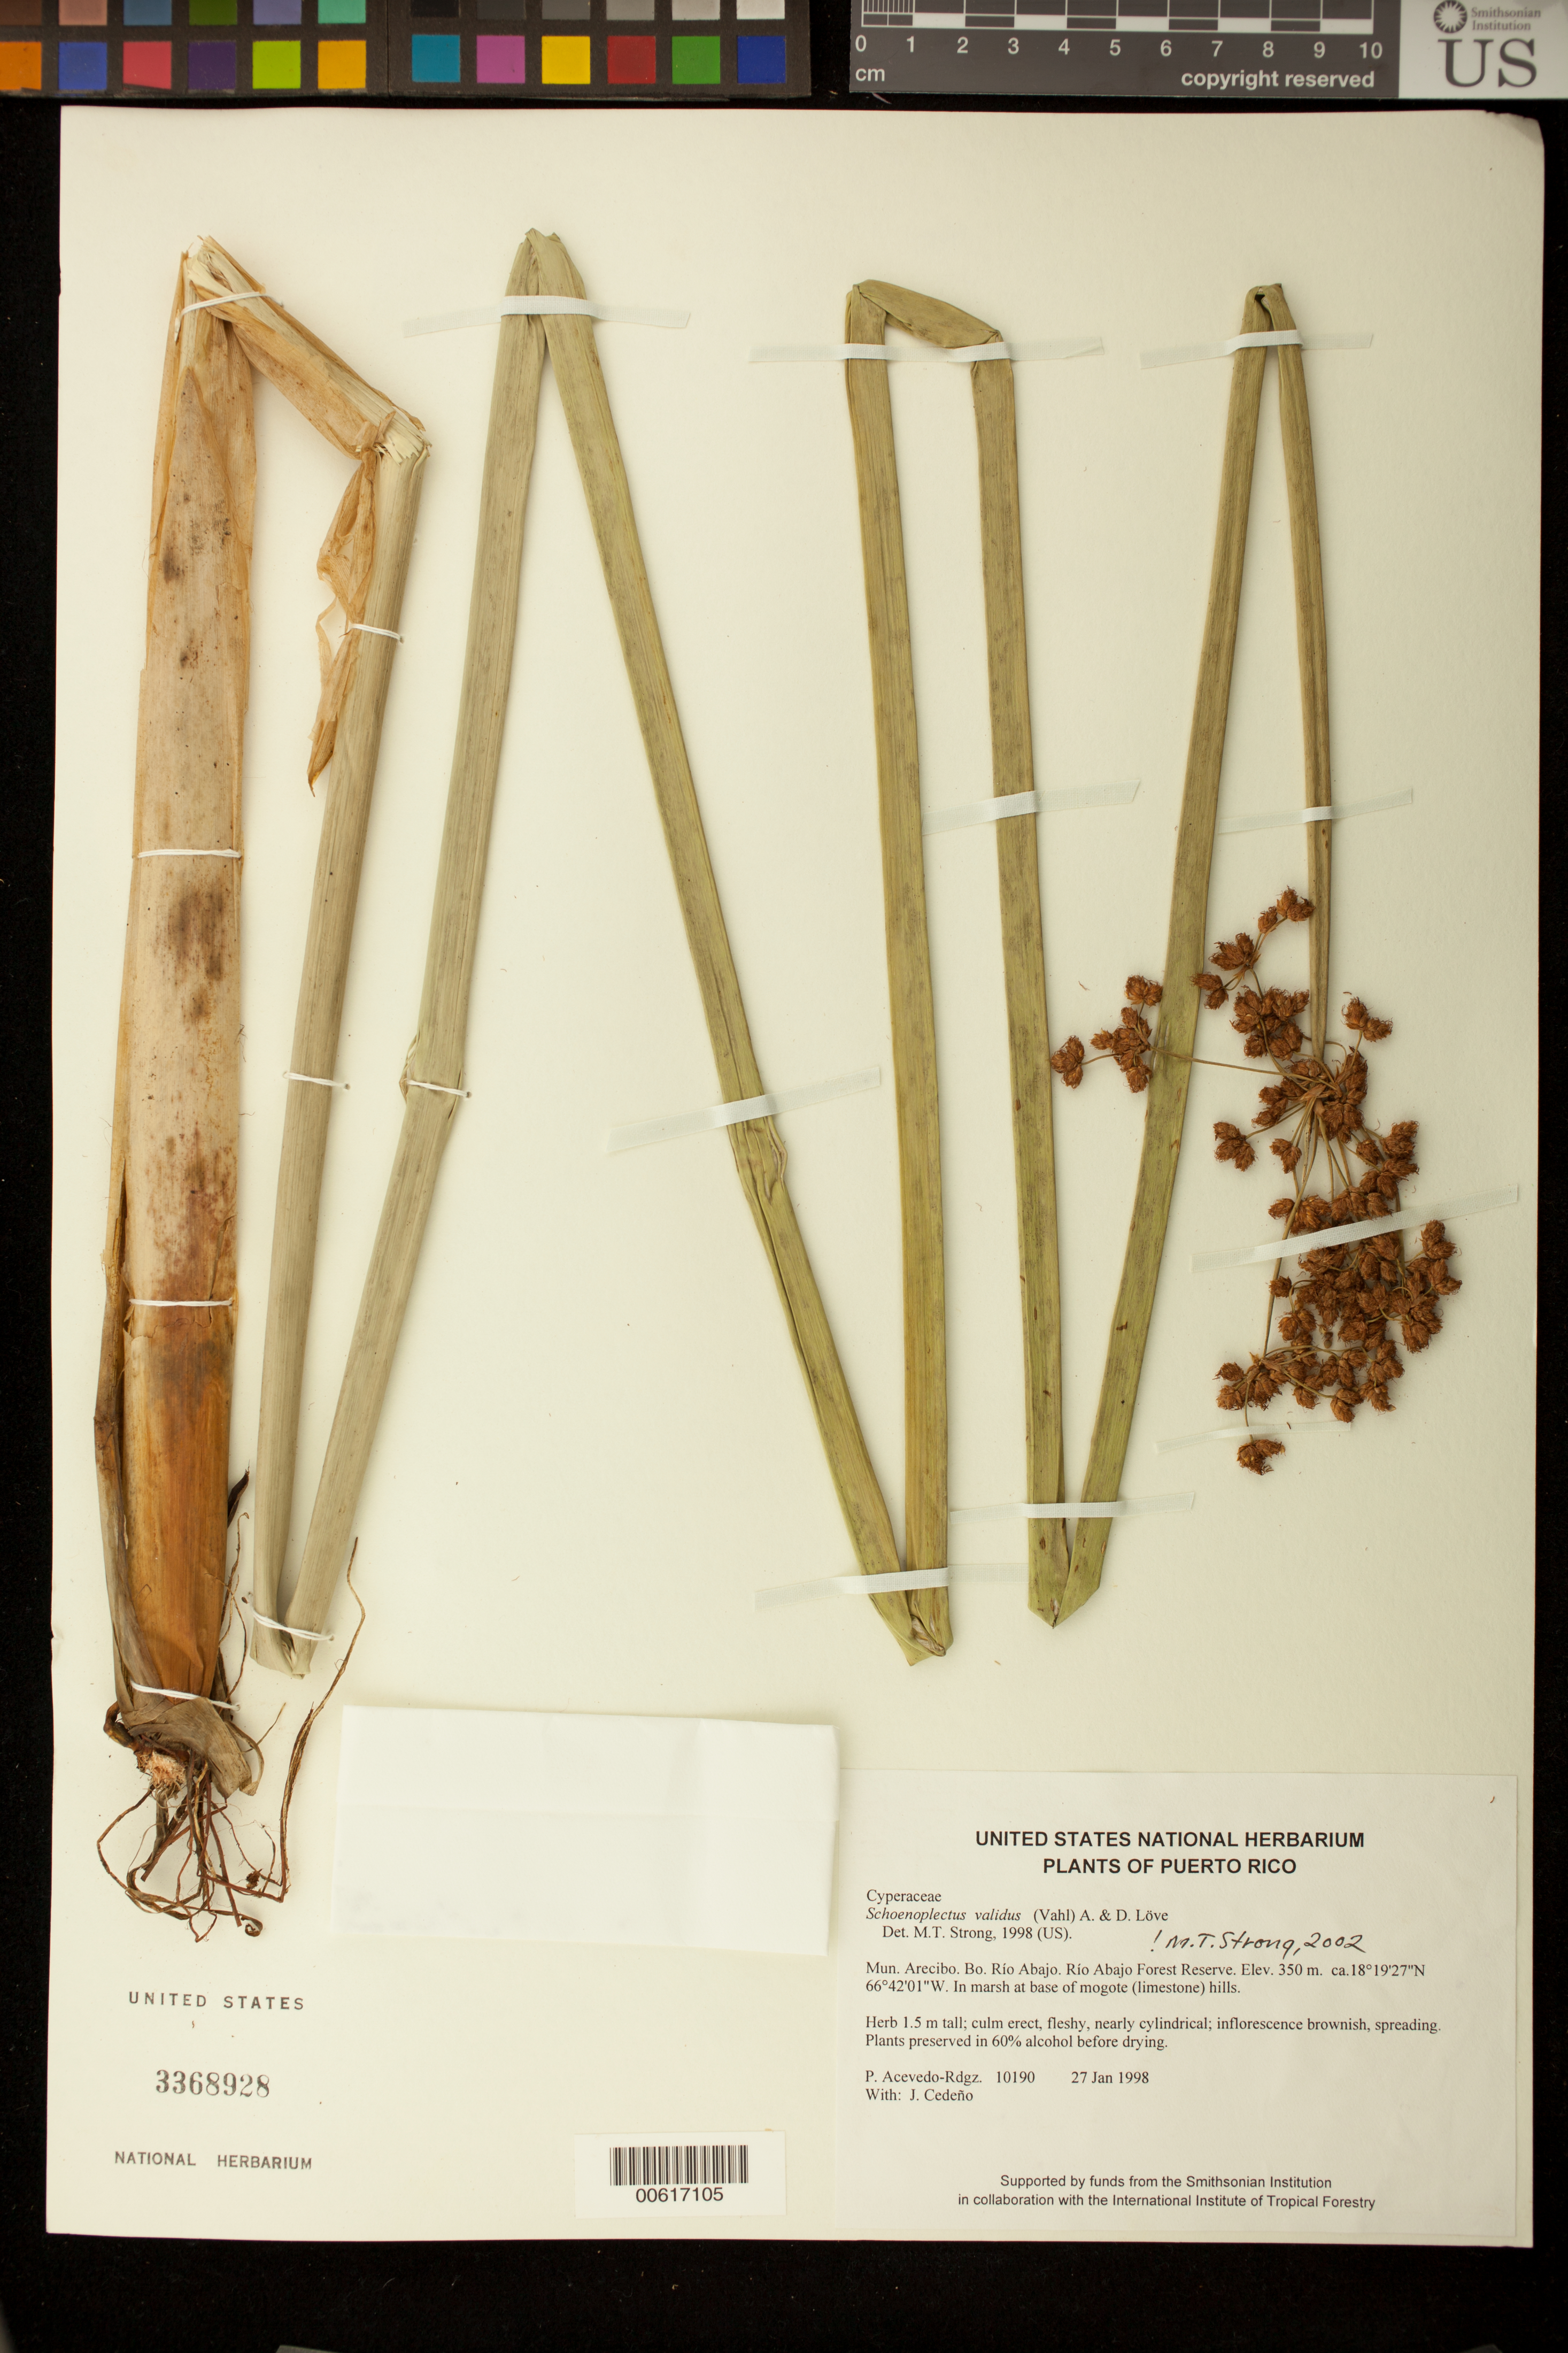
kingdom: Plantae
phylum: Tracheophyta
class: Liliopsida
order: Poales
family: Cyperaceae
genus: Schoenoplectus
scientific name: Schoenoplectus validus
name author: (Vahl) Á. Löve & D. Löve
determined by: Strong, M. T., (US), Smithsonian Institution - National Museum of Natural History (UNITED STATES)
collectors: P. Acevedo-Rodr. & J. A. Cedeño M.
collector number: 10190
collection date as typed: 27 Jan 1998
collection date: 1998-01-27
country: Puerto Rico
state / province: Arecibo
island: Puerto Rico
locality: Arecibo; Bo. Río Abajo. Río Abajo Forest Reserve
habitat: In marsh at base of mogote (limestone) hills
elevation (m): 350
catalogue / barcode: US 3368928